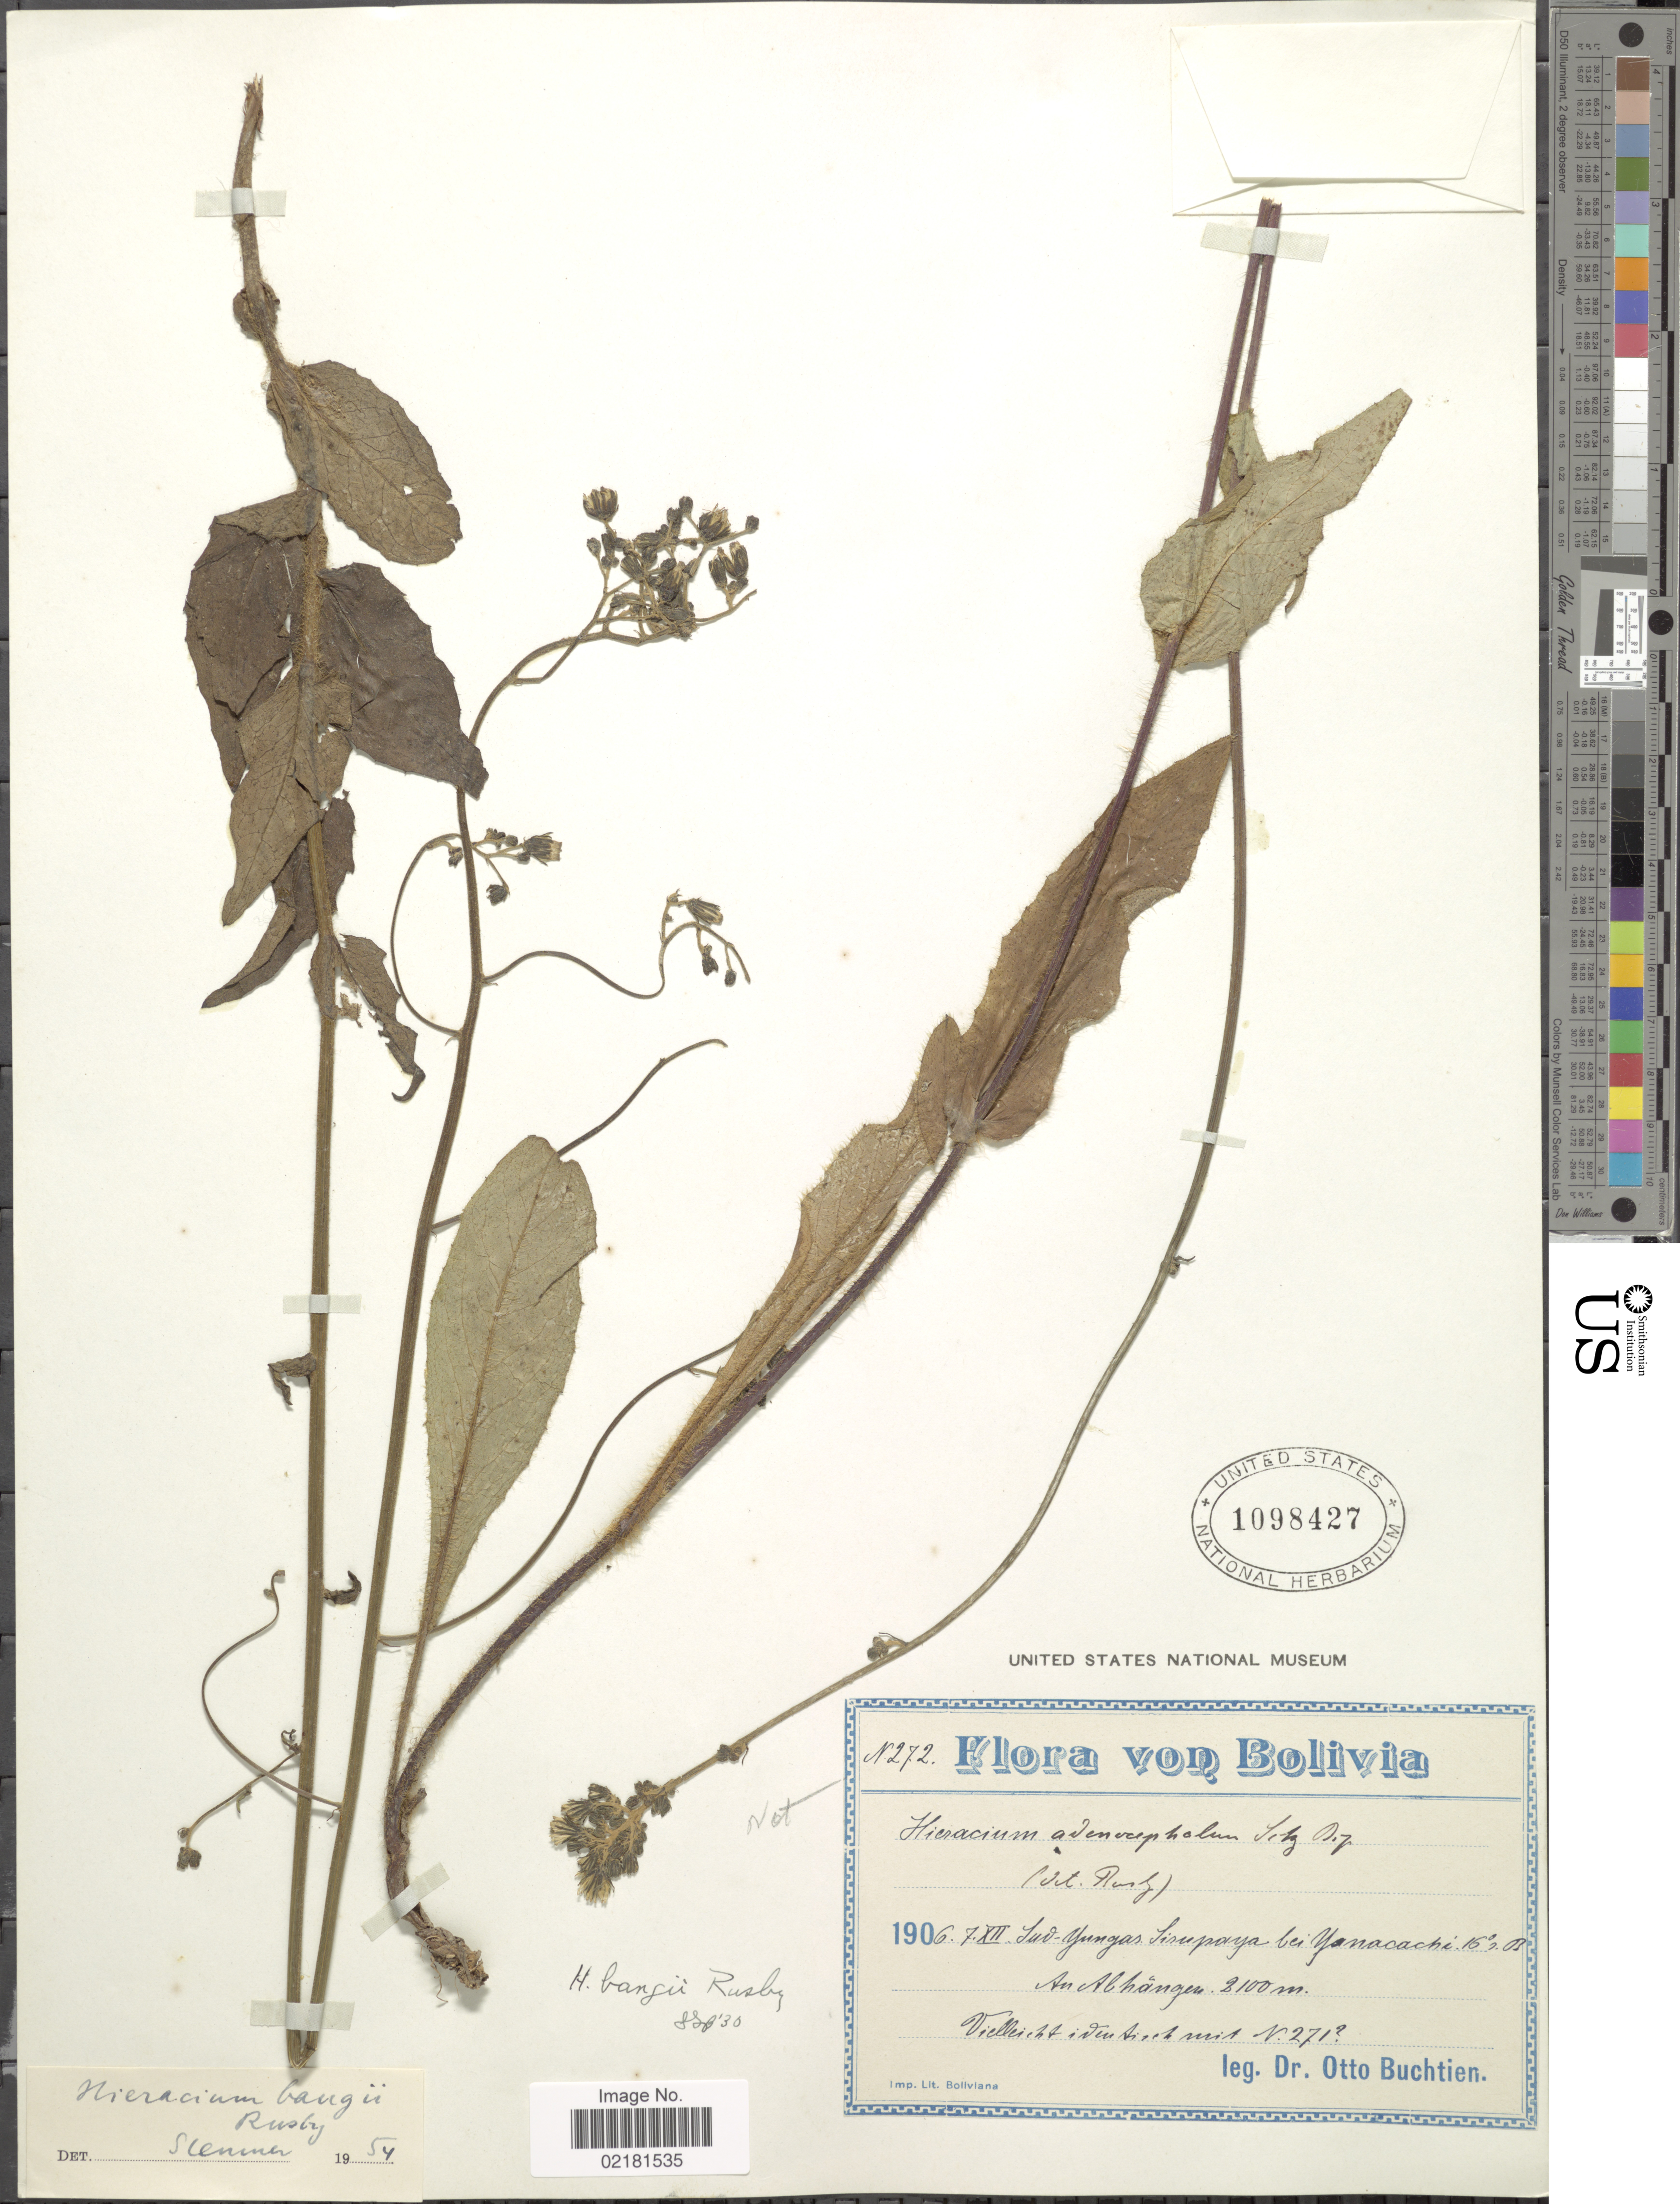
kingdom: Plantae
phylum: Tracheophyta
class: Magnoliopsida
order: Asterales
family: Asteraceae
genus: Hieracium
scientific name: Hieracium leptocephalum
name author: Benth.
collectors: O. Buchtien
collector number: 272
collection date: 1906-12-07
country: Bolivia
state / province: La Paz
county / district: Sud Yungas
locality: Yanacachi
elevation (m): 3100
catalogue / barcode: US 1098427